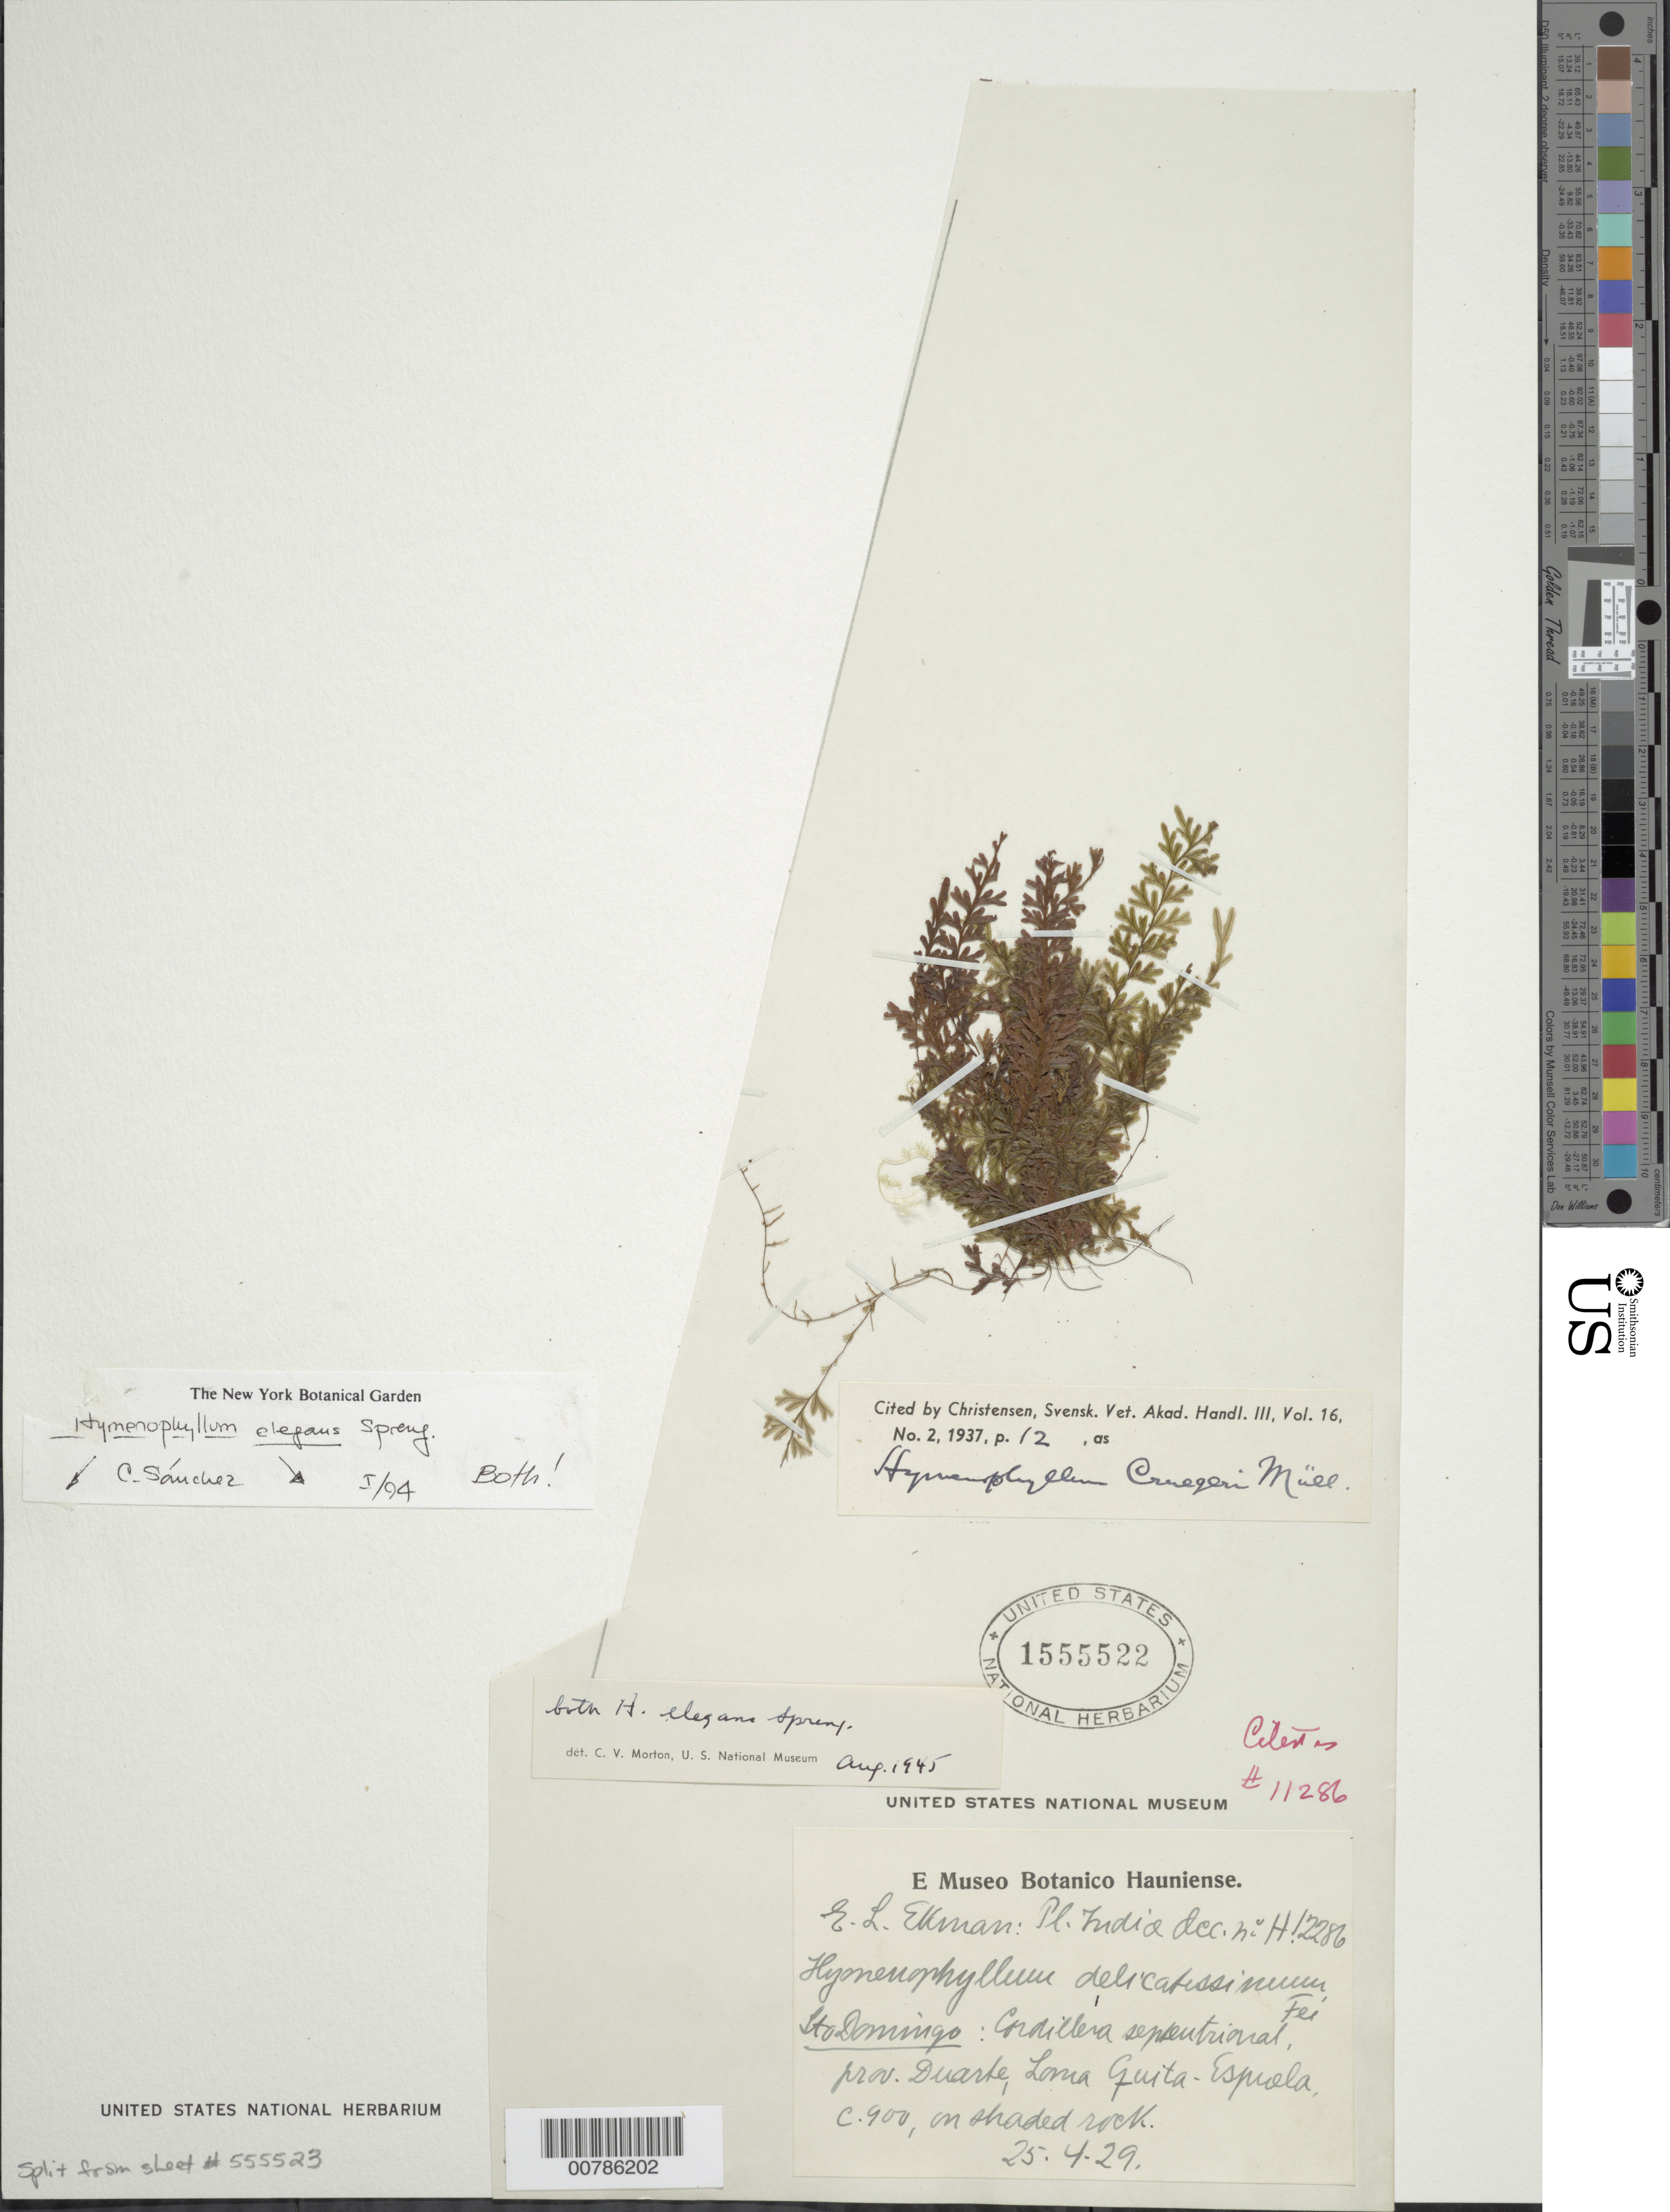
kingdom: Plantae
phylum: Tracheophyta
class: Polypodiopsida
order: Hymenophyllales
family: Hymenophyllaceae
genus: Hymenophyllum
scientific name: Hymenophyllum elegans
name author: Spreng.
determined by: Sánchez, C. A.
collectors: E. L. Ekman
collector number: H 12286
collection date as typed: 25 Apr 1929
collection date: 1929-04-25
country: Dominican Republic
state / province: Duarte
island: Hispaniola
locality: Cordillera Septentrional, Loma Quita-Espuela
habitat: On shaded rock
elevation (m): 900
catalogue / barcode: US 1555522